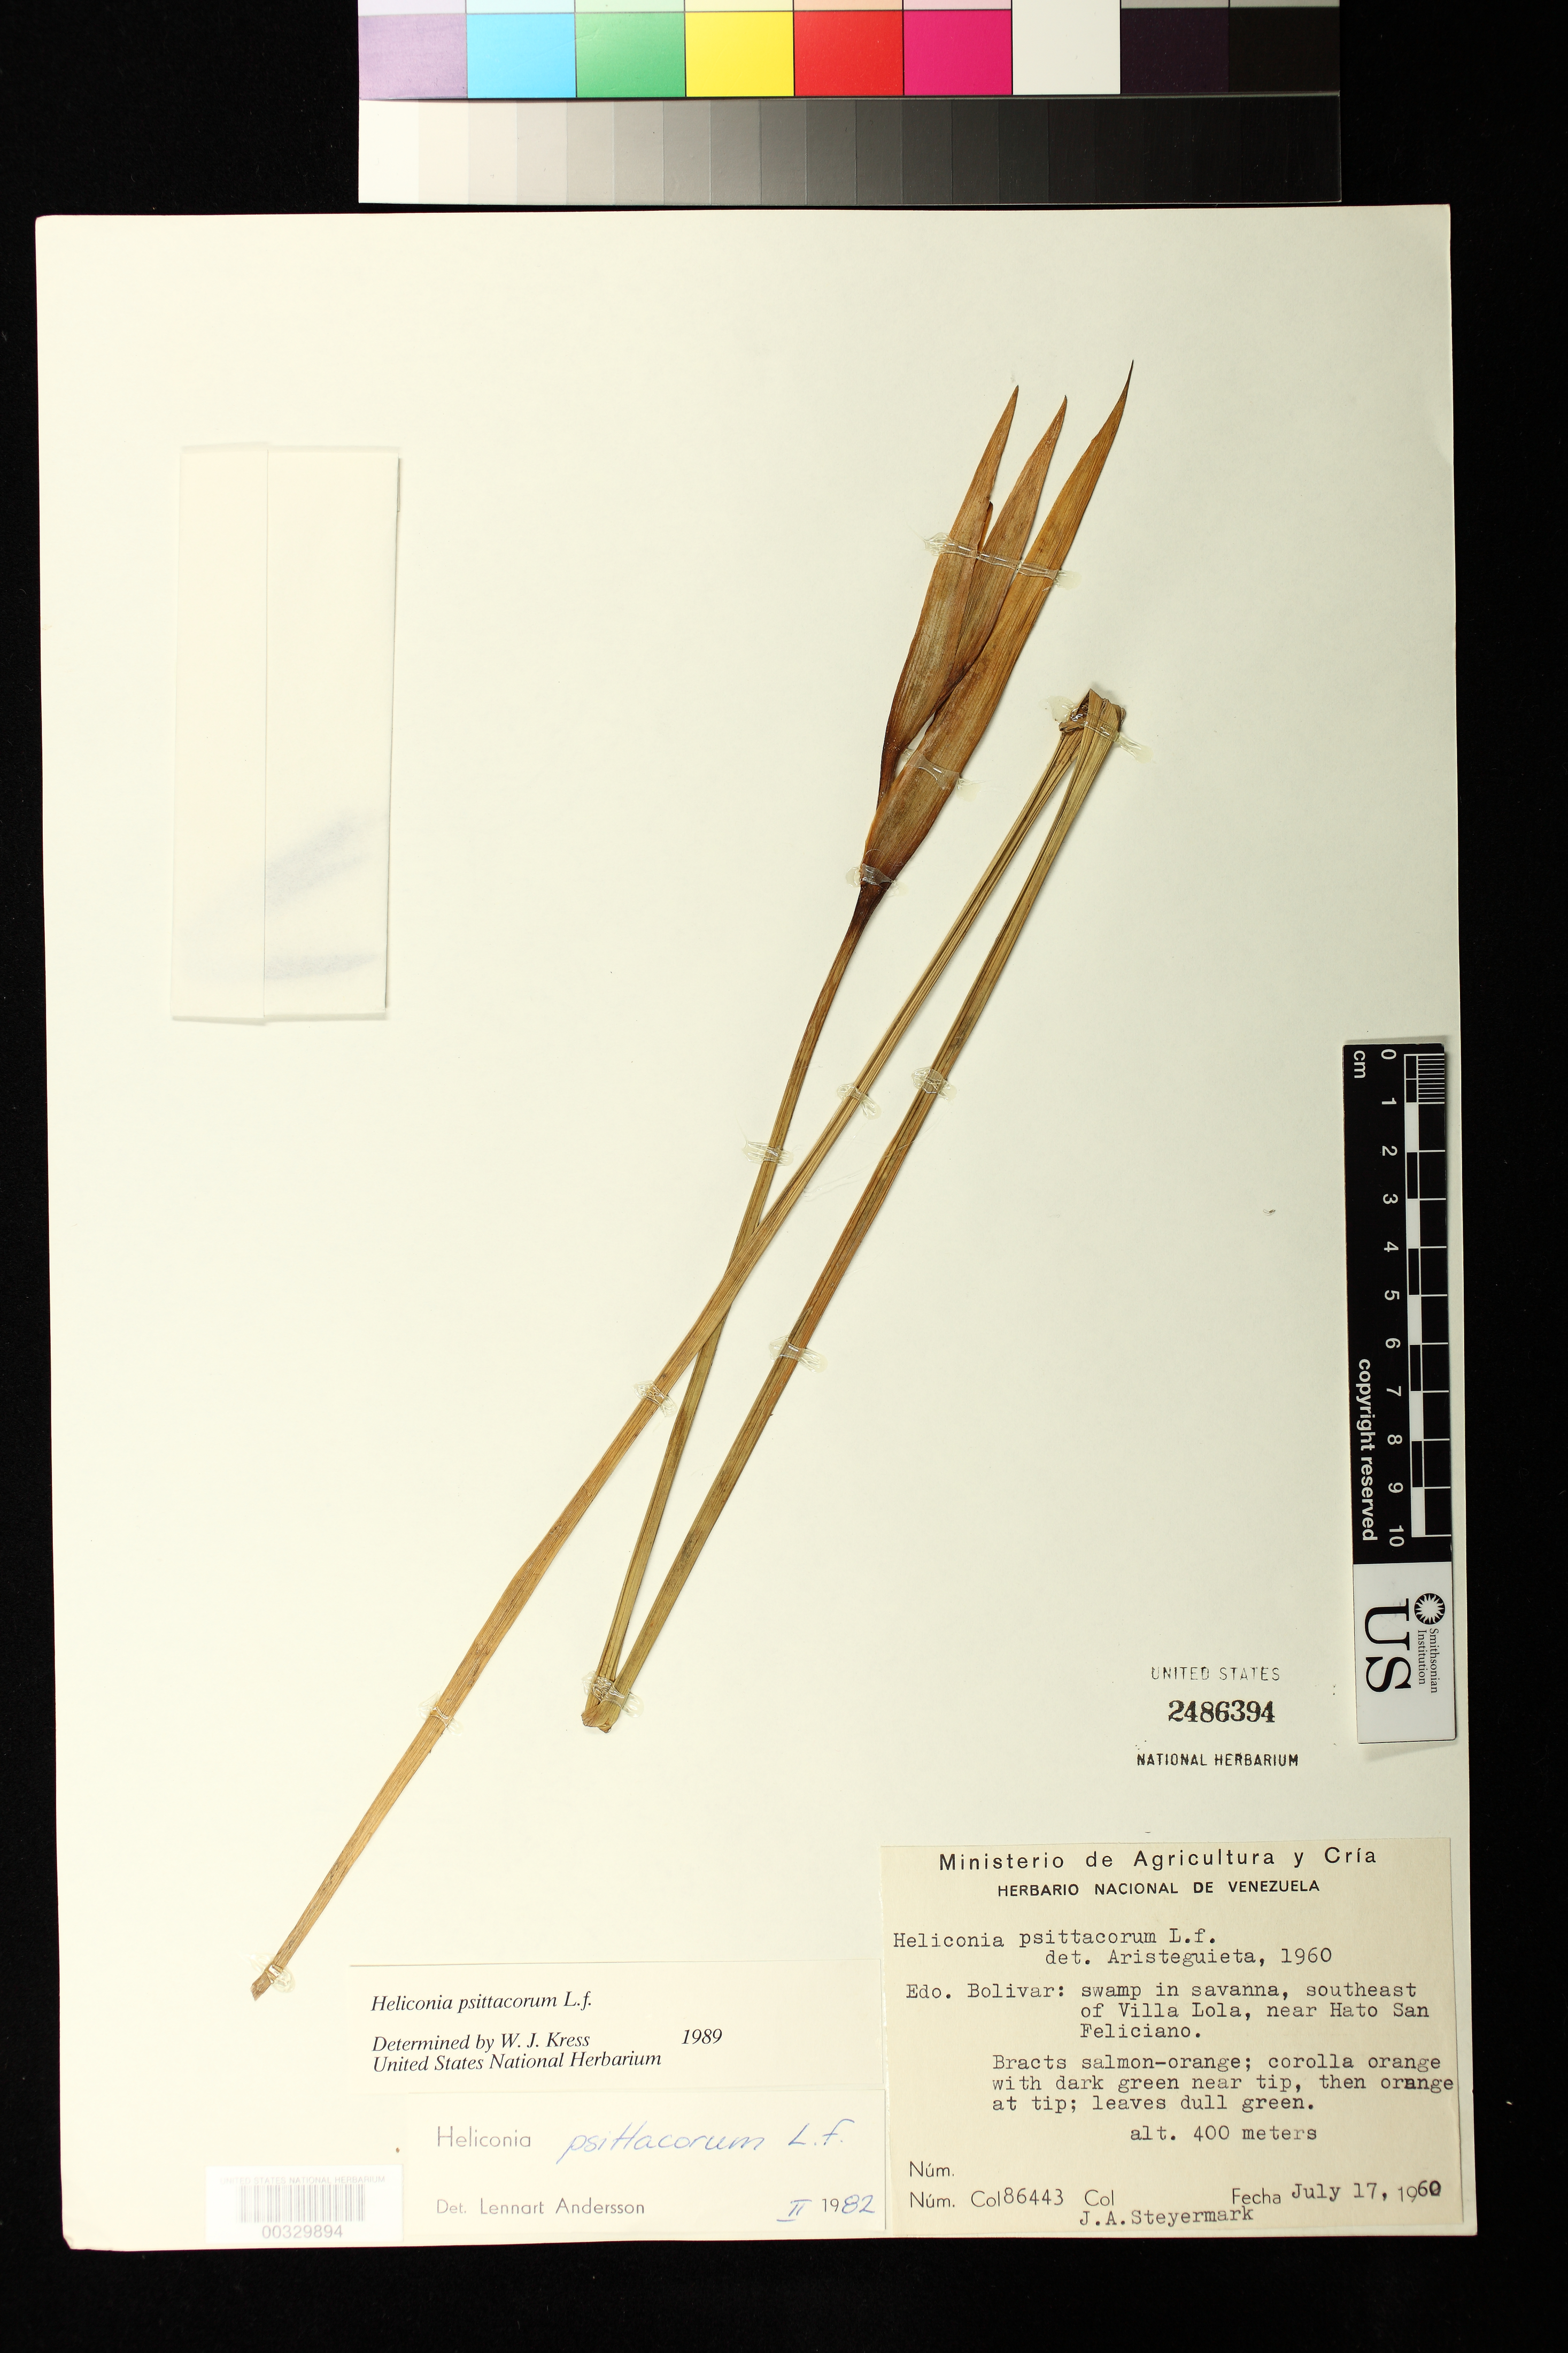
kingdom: Plantae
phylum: Tracheophyta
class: Liliopsida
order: Zingiberales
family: Heliconiaceae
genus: Heliconia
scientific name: Heliconia psittacorum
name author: L. f.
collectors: J. Steyermark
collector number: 86443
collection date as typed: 17 Jul 1960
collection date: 1960-07-17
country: Venezuela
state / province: Bolivar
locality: Se of villa lola, near hato san feliciano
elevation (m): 400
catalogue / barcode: US 2486394